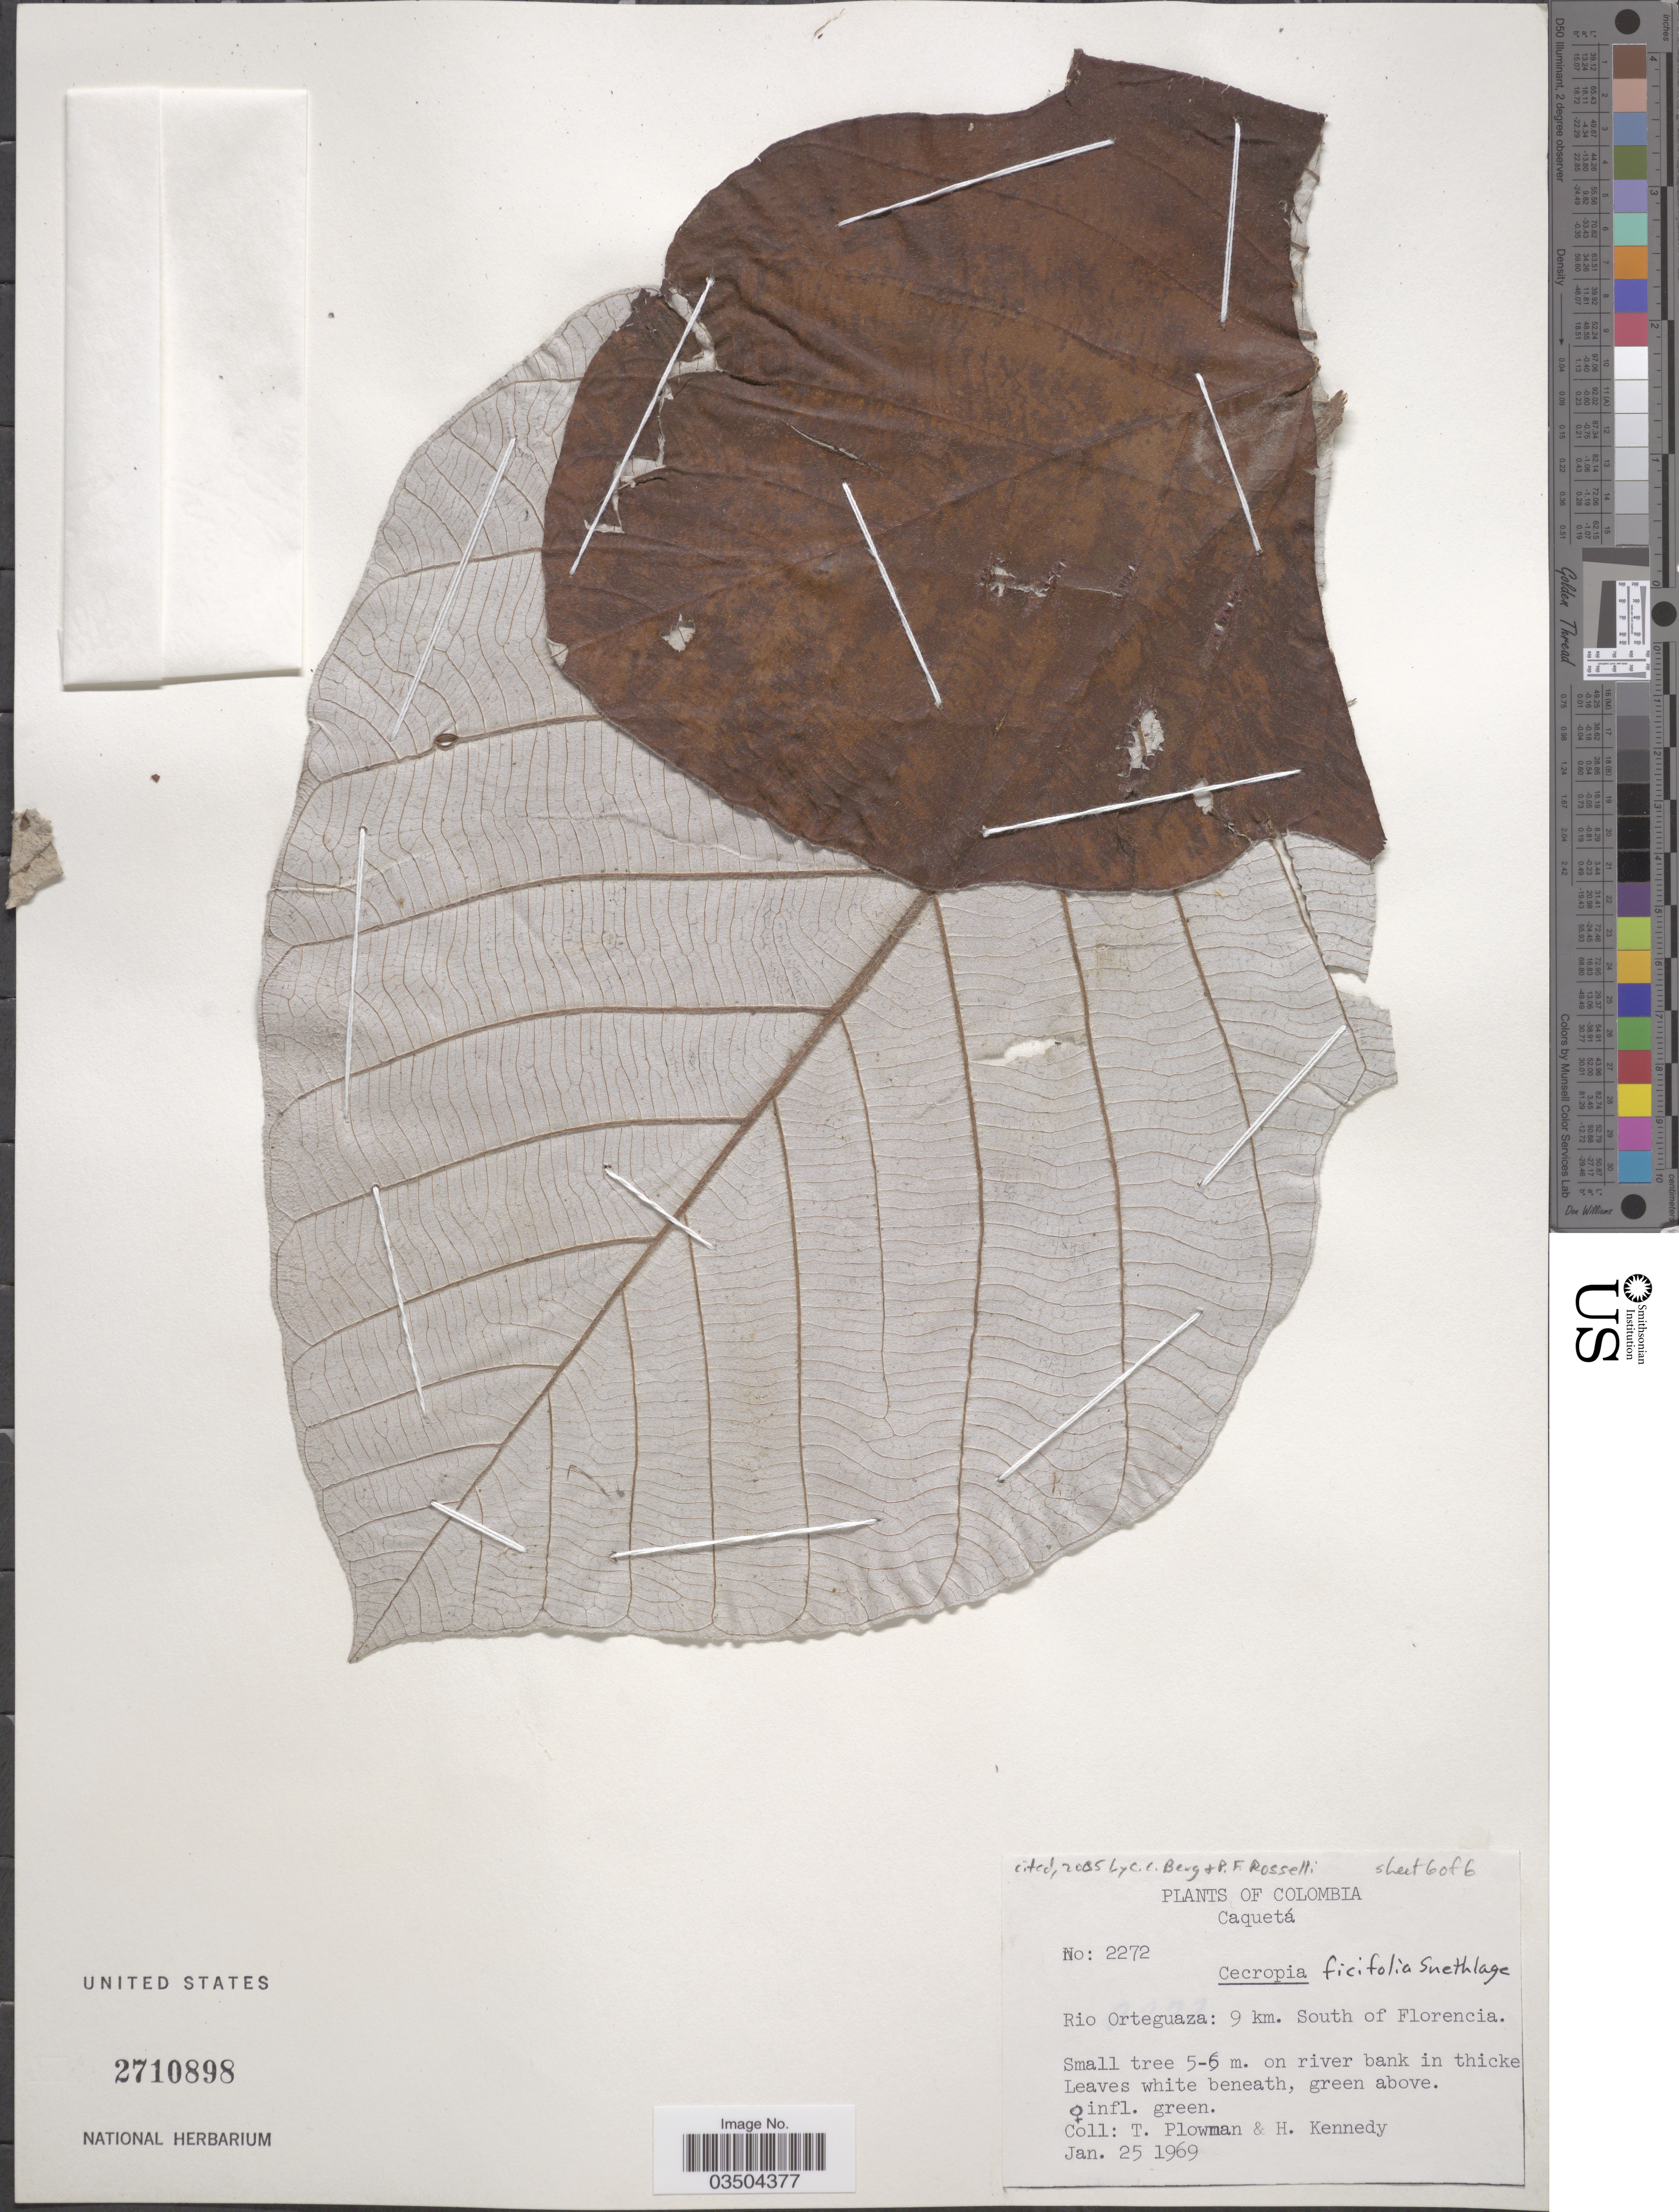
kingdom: Plantae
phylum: Tracheophyta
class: Magnoliopsida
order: Rosales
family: Urticaceae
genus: Cecropia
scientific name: Cecropia ficifolia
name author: Snethlage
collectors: T. Plowman & H. Kennedy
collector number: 2272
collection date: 1969-01-25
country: Colombia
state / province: Caquetá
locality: Rio Orteguaza: 9 km. South of Florencia.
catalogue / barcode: US 2710898